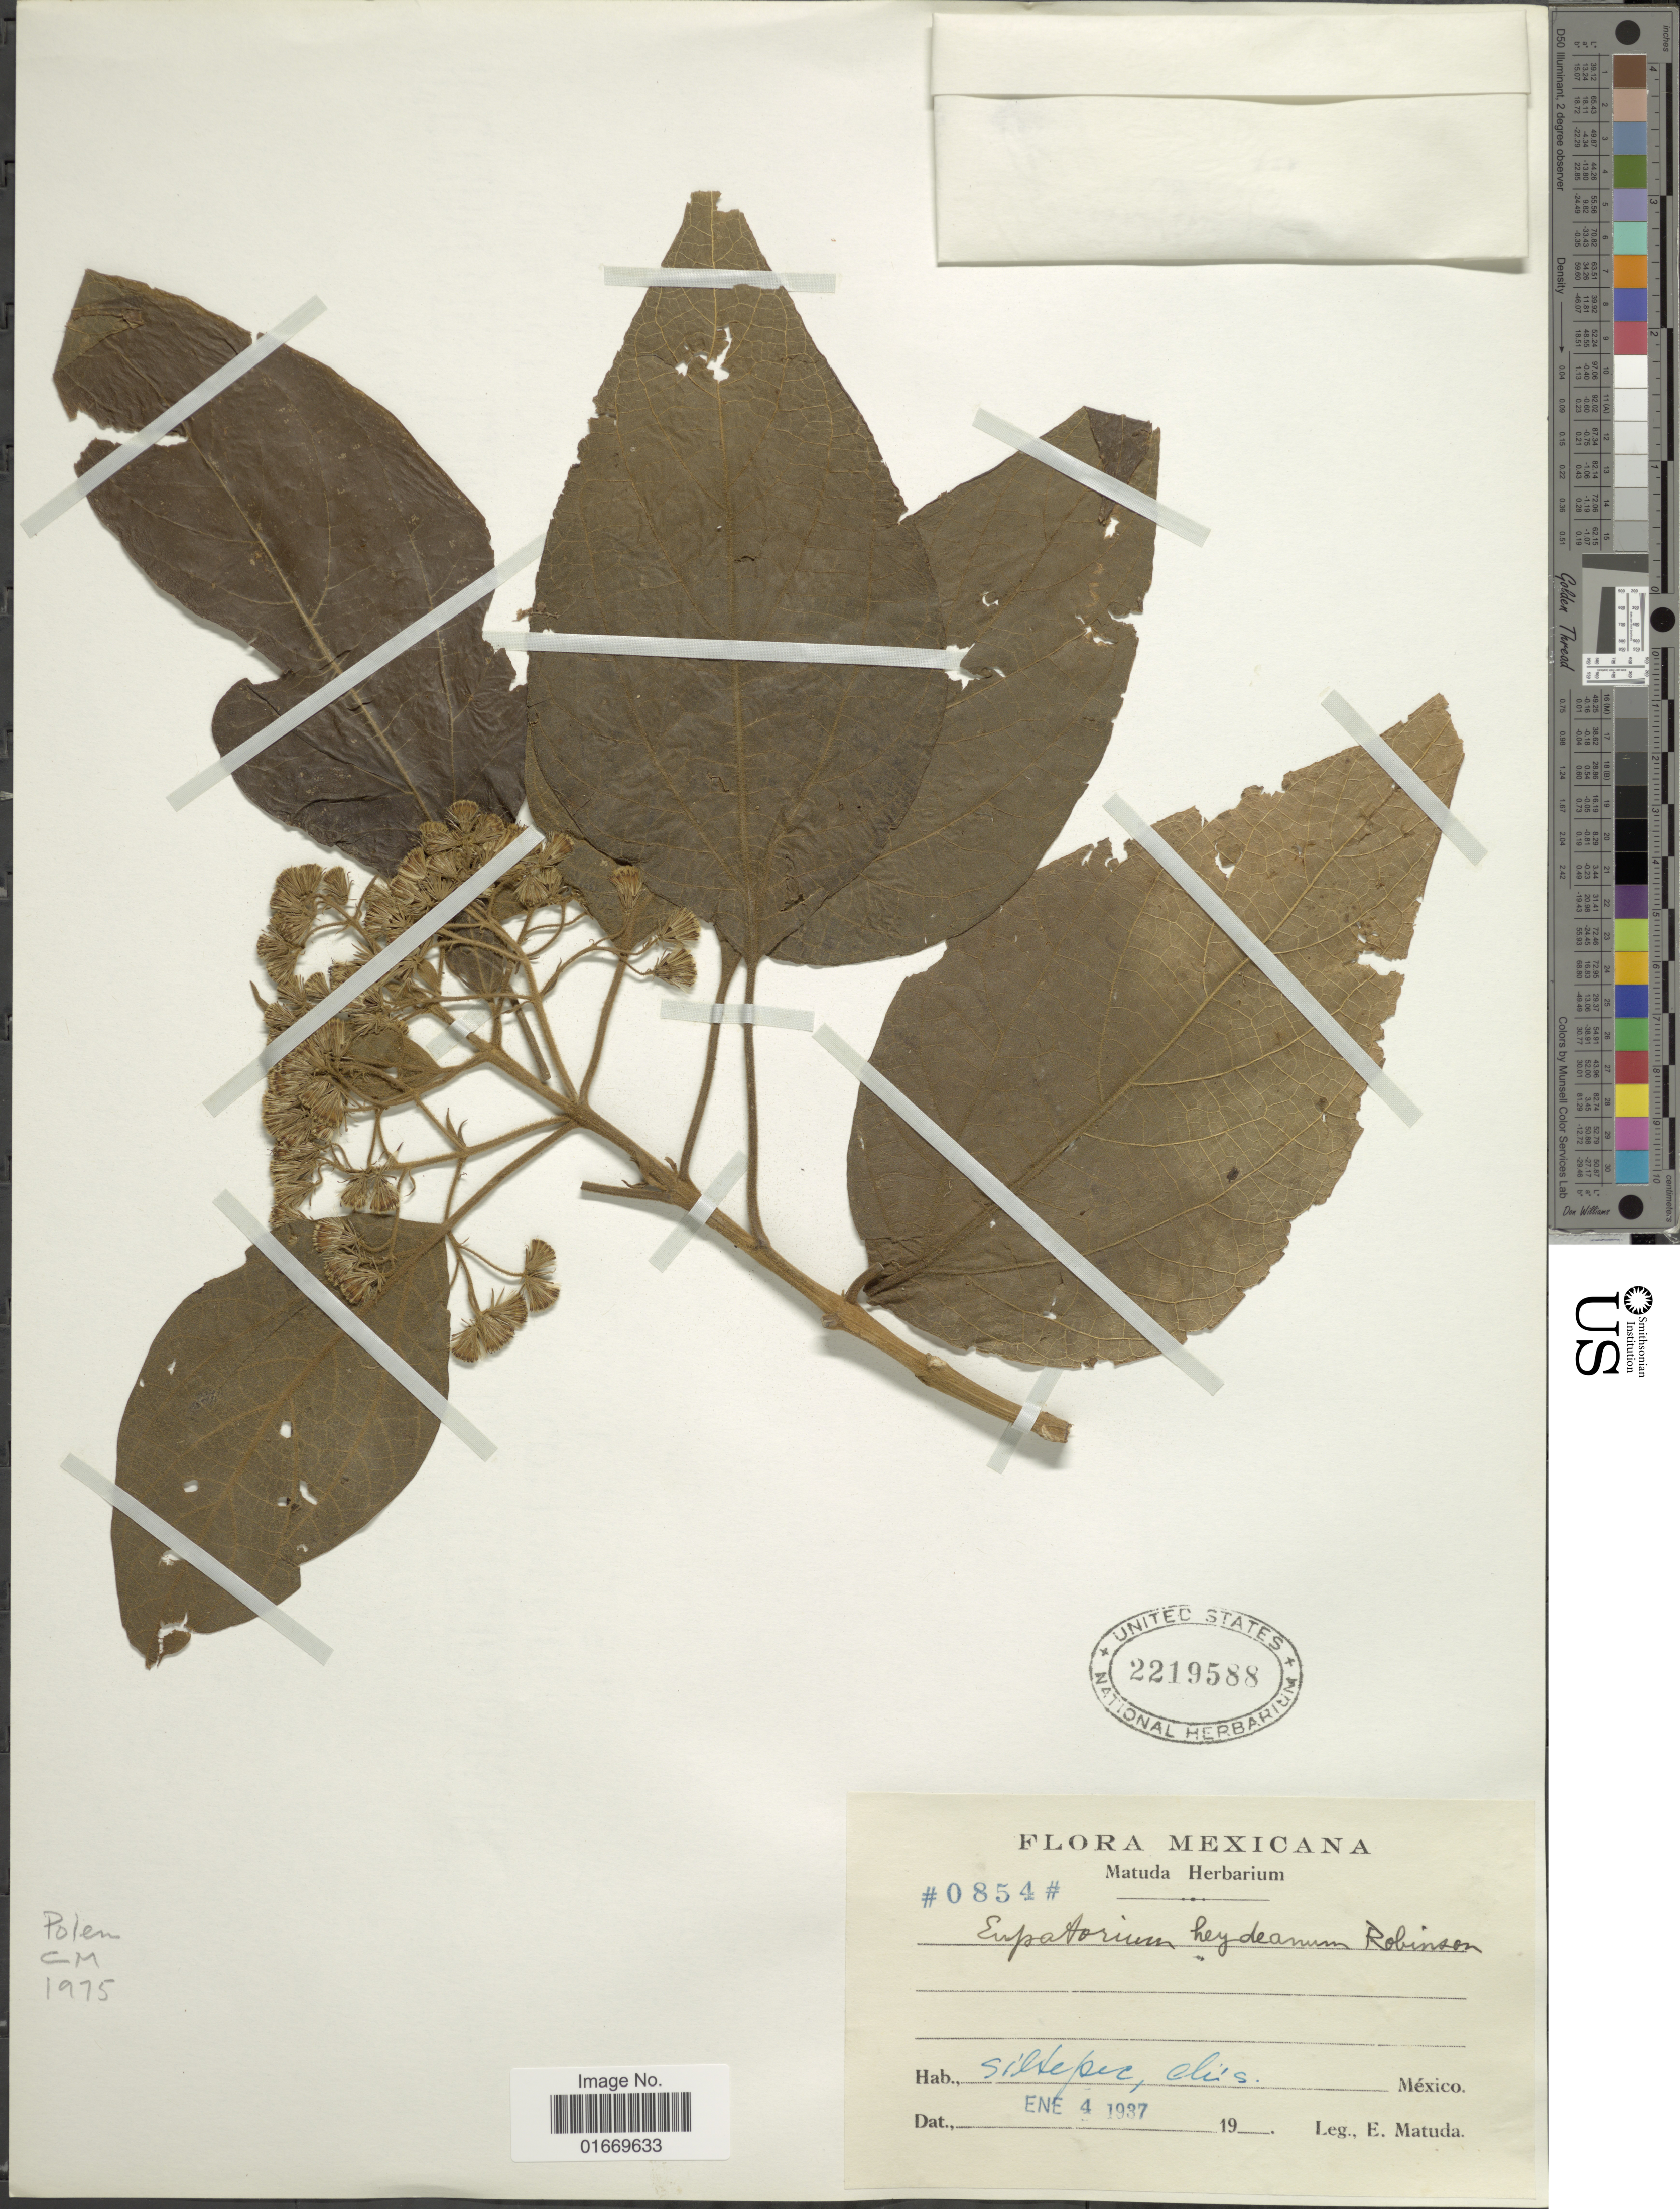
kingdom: Plantae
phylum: Tracheophyta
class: Magnoliopsida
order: Asterales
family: Asteraceae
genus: Amolinia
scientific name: Amolinia heydeana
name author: (B.L. Rob.) R.M. King & H. Rob.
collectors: E. Matuda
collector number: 0854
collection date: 1937-01-04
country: Mexico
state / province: Chiapas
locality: Siltepec, Chis. Mexico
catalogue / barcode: US 2219588